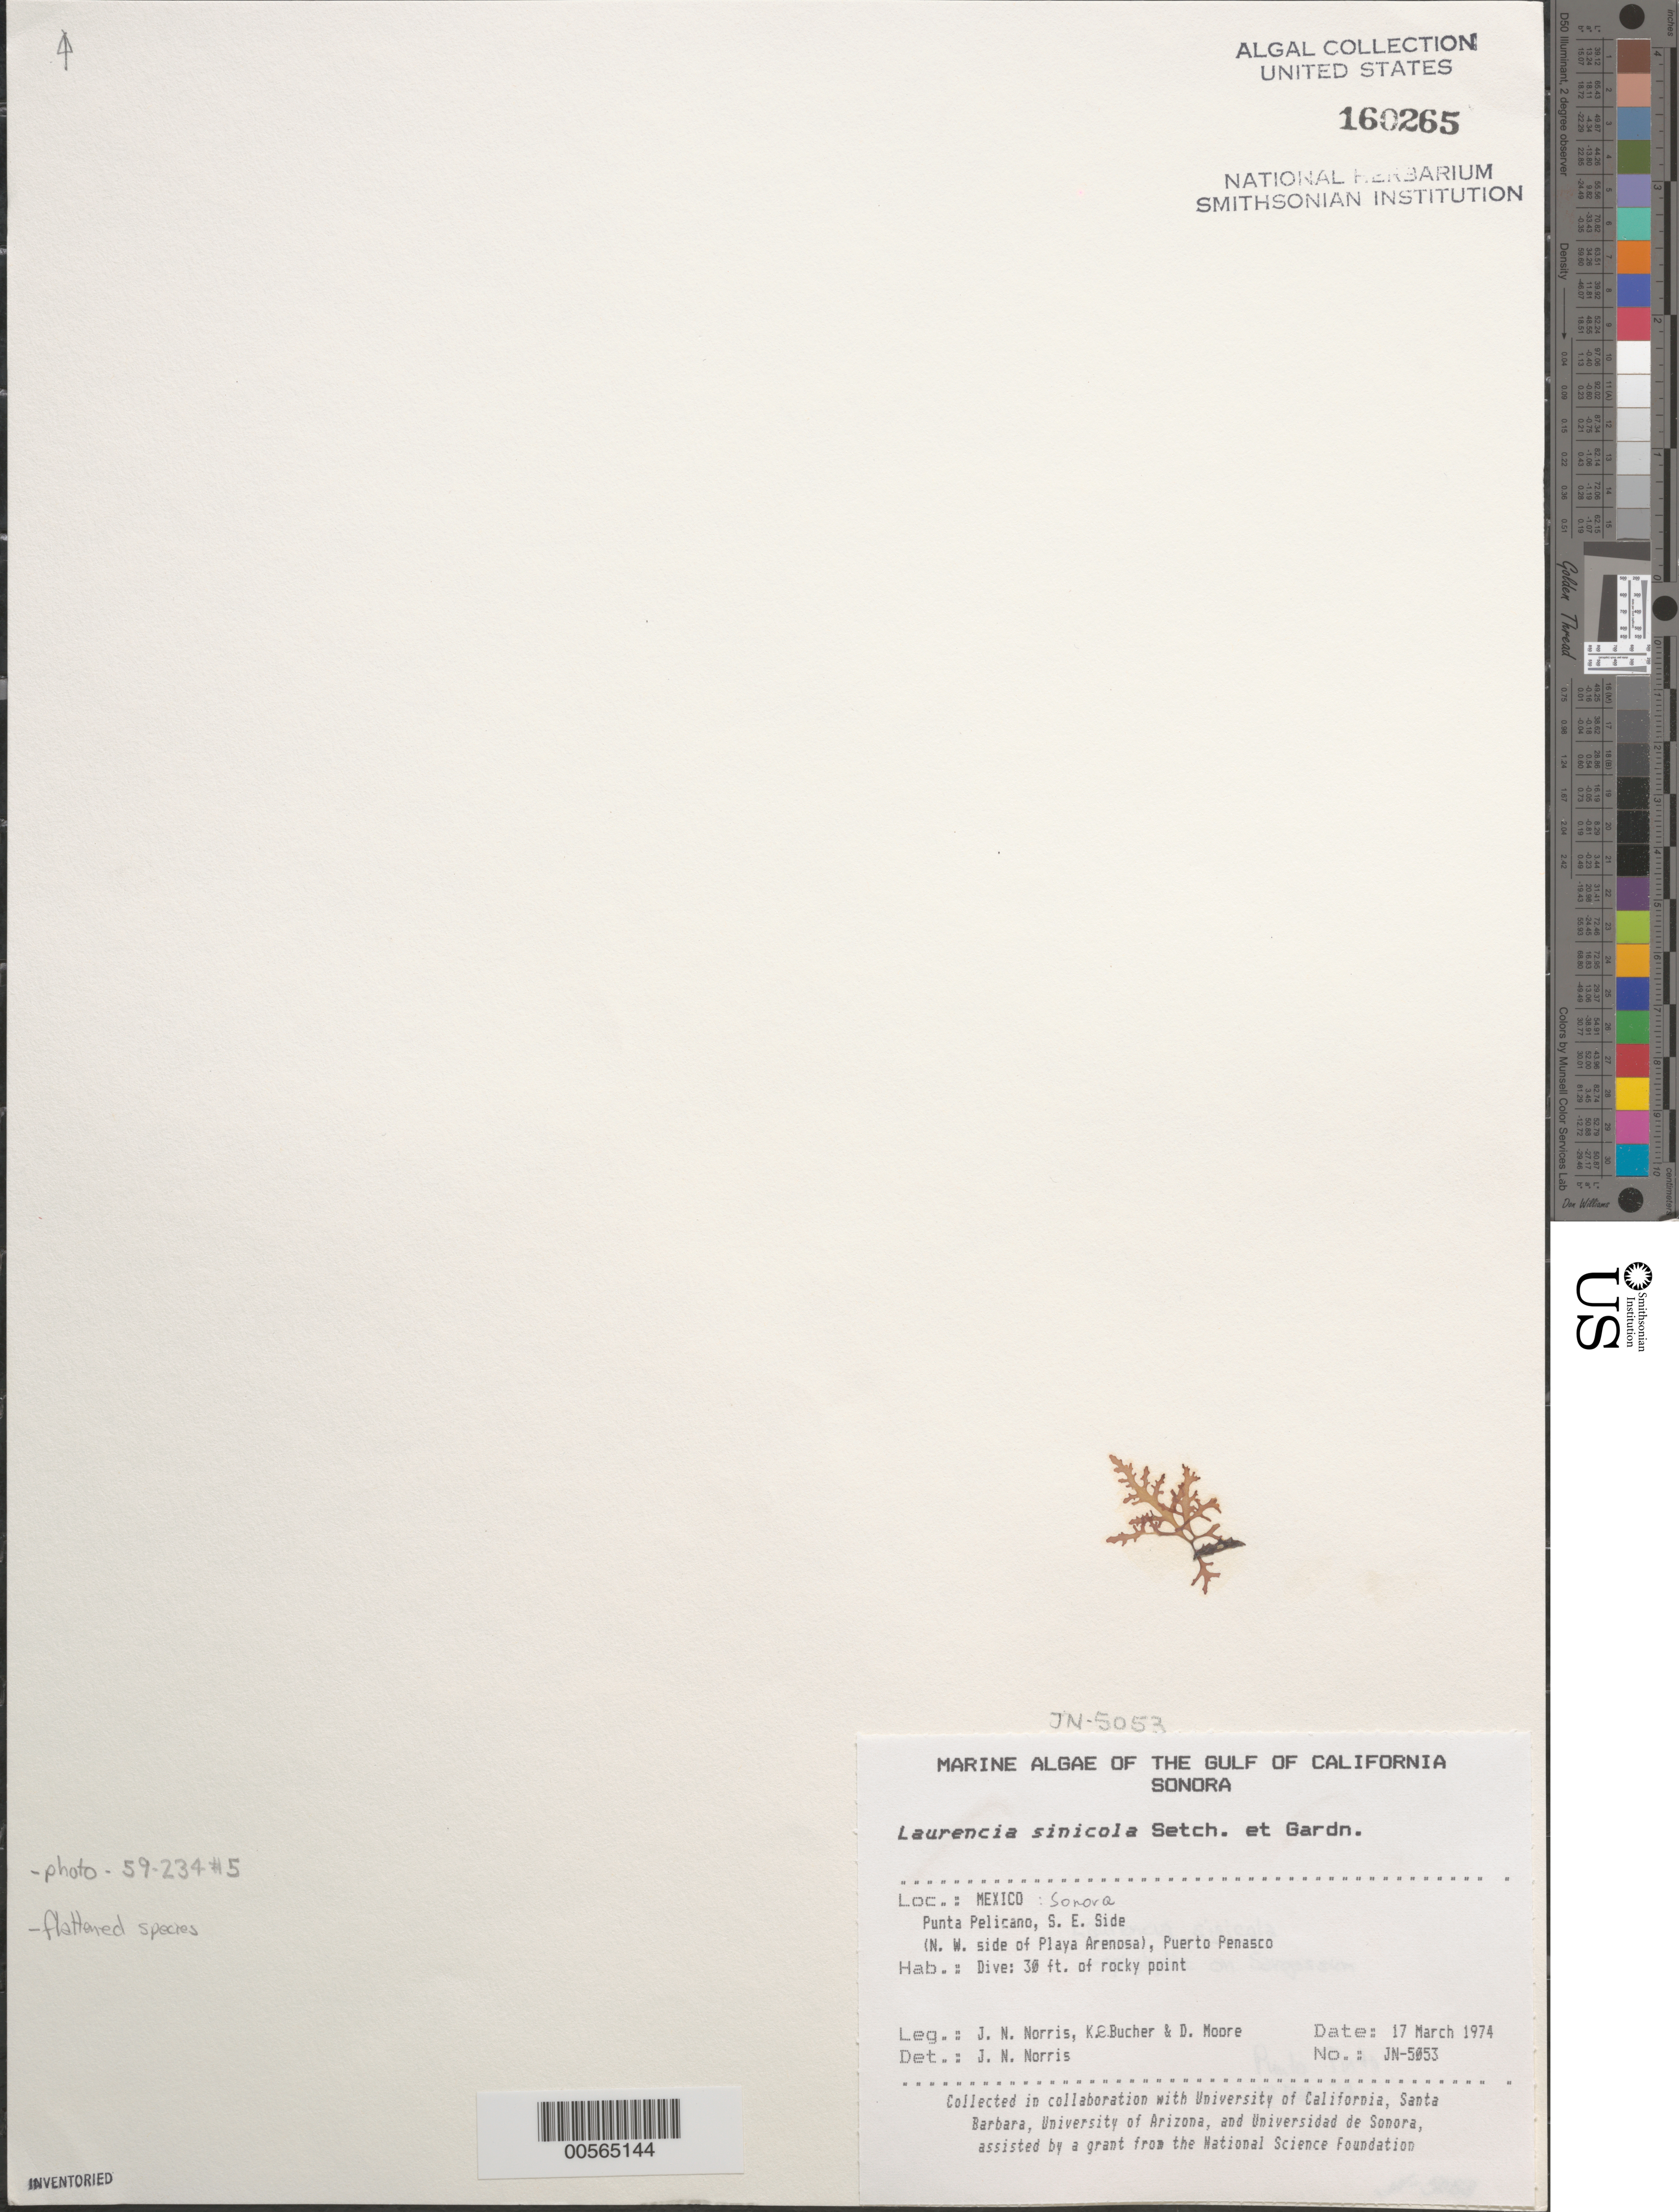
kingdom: Plantae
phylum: Rhodophyta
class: Florideophyceae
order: Ceramiales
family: Rhodomelaceae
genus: Osmundea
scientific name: Osmundea sinicola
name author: (Setchell & N.L. Gardner) K.W. Nam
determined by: Algae name updating Project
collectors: J. N. Norris, K. E. Bucher & D. Moore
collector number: JN-5053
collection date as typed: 17 Mar 1974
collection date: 1974-03-17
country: Mexico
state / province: Sonora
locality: Punta Pelicano, Playa Arenosa, Puerto Penasco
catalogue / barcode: US 160265